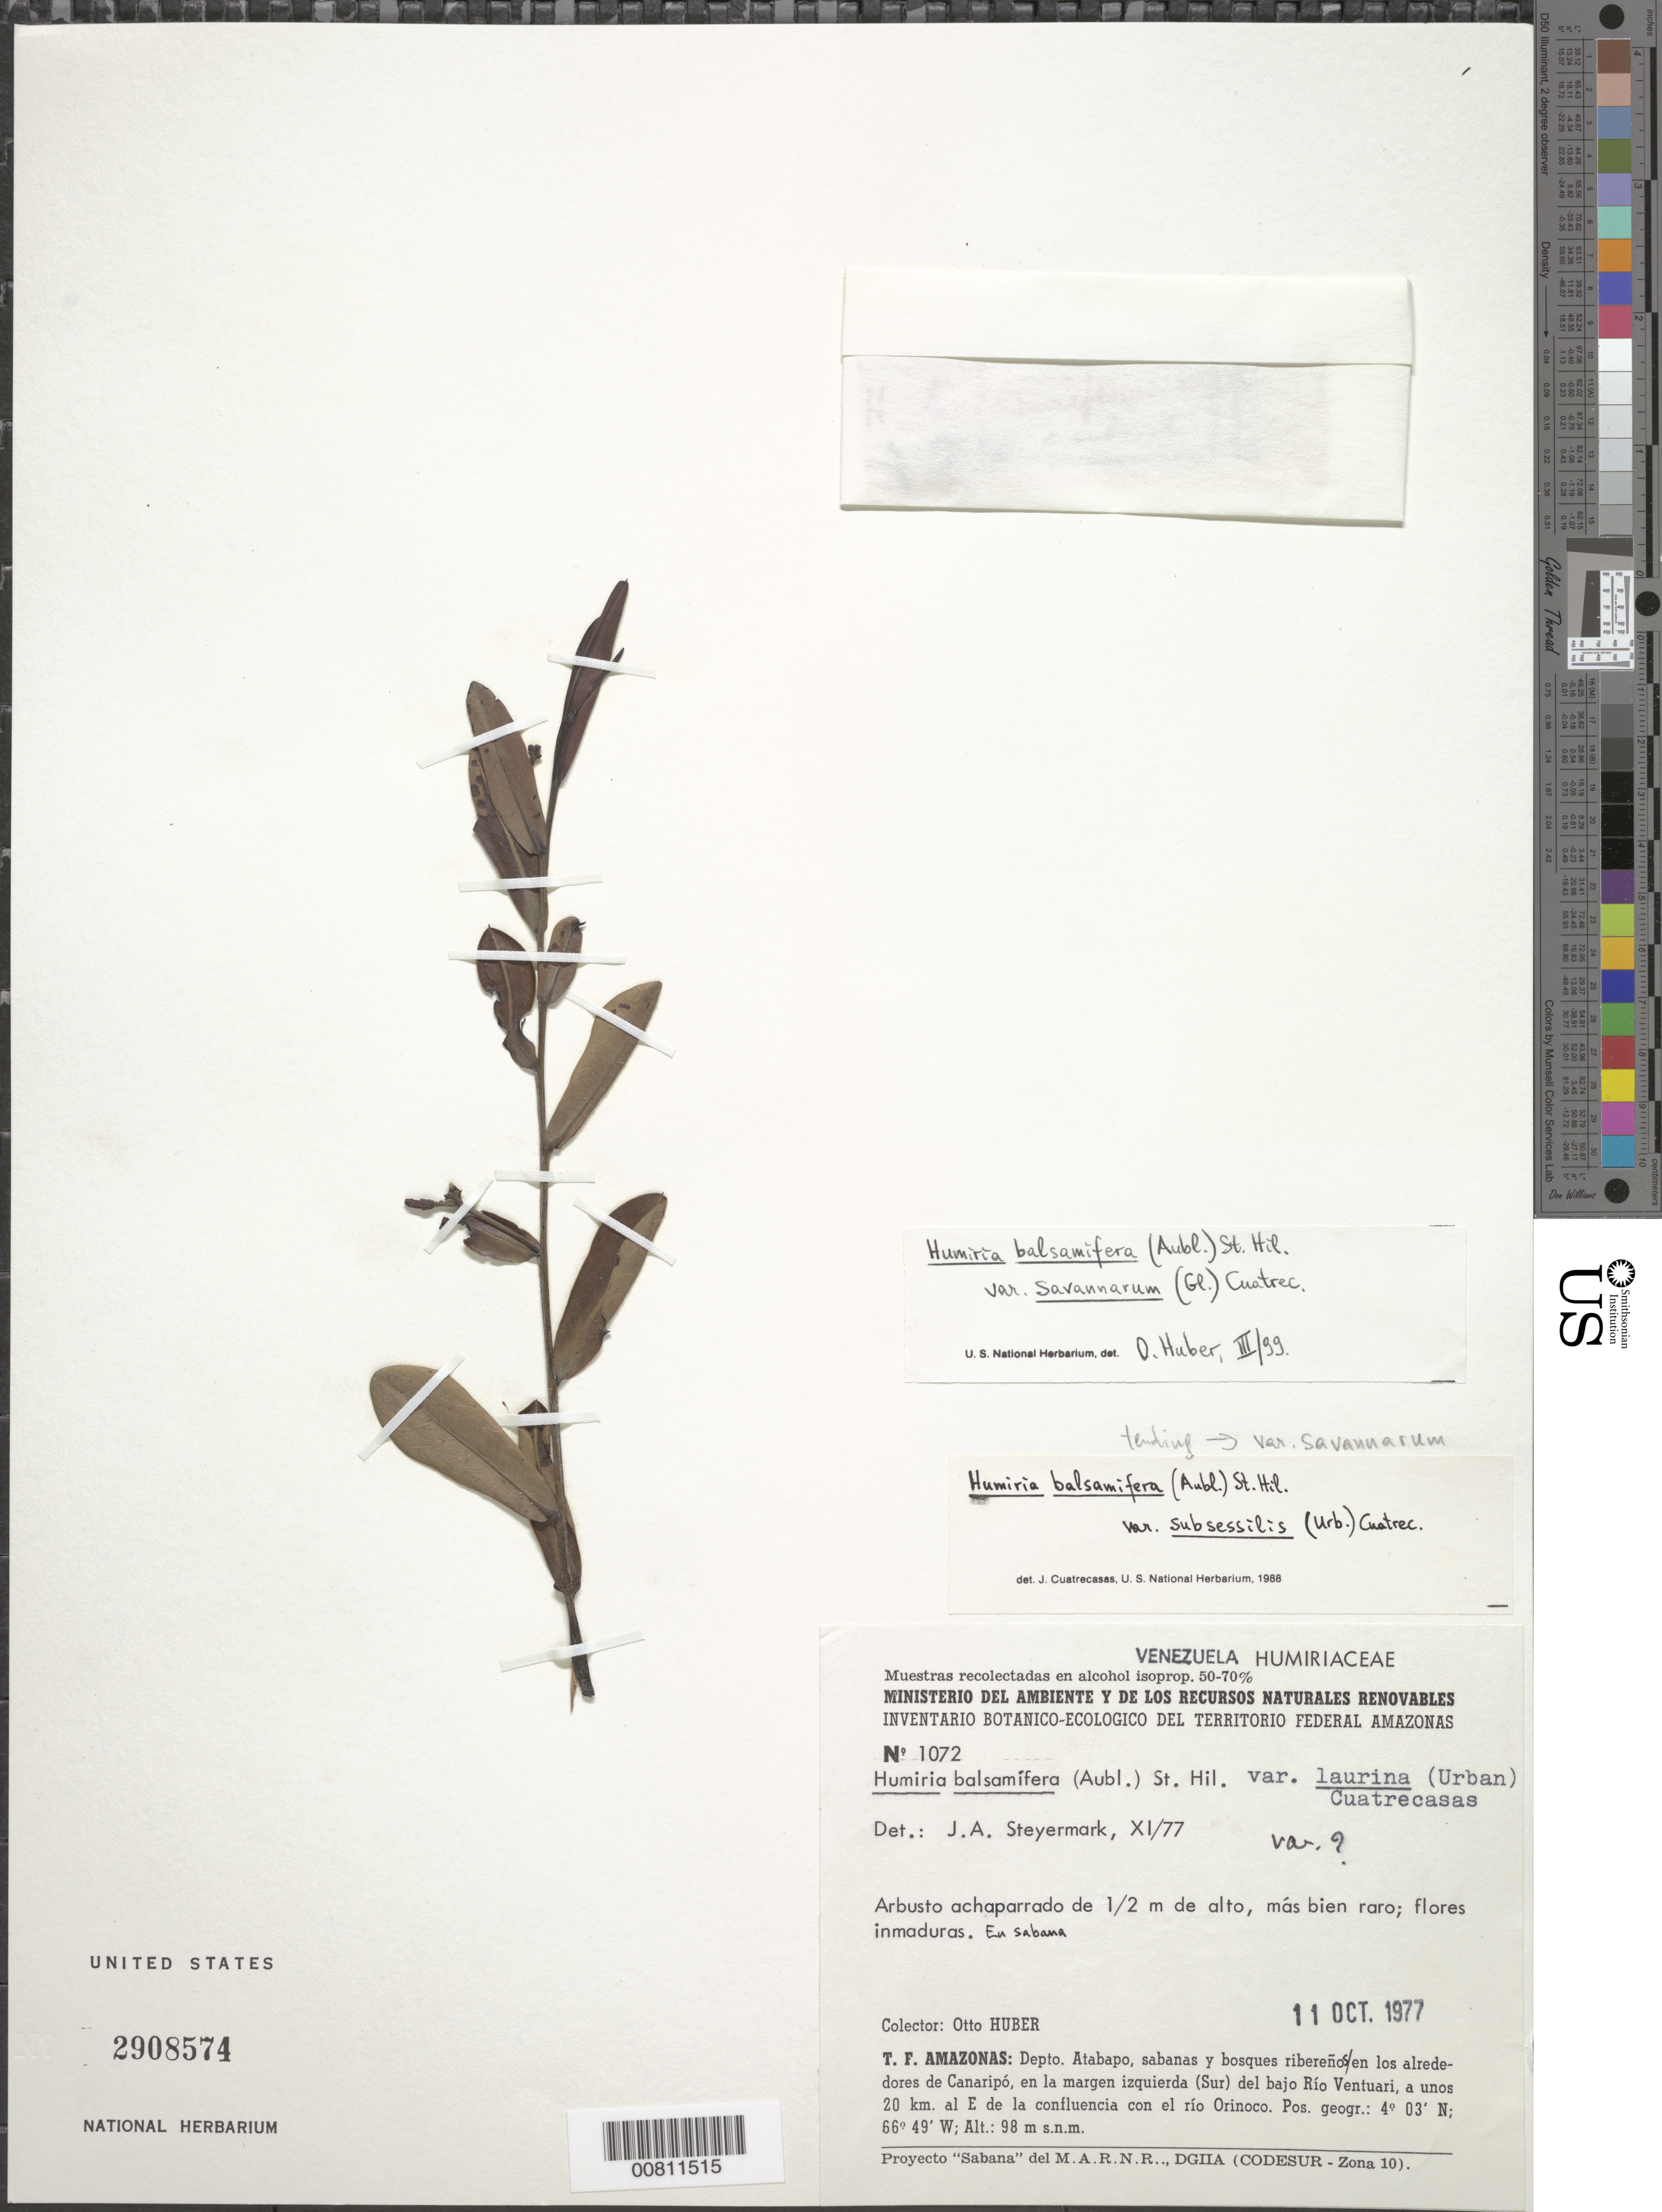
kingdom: Plantae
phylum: Tracheophyta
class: Magnoliopsida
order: Malpighiales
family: Humiriaceae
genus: Humiria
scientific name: Humiria balsamifera var. savannarum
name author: (Gleason) Cuatrec.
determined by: Huber, Otto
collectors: O. Huber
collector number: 1072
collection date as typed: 11-Oct-77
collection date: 1977-10-11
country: Venezuela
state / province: Amazonas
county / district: Atabapo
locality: Canaripó, S del Bajo Río Ventuari, 20 km E de la confluencia con el Río Orinoco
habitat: Sabanas y bosques ribereños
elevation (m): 98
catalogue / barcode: US 2908574